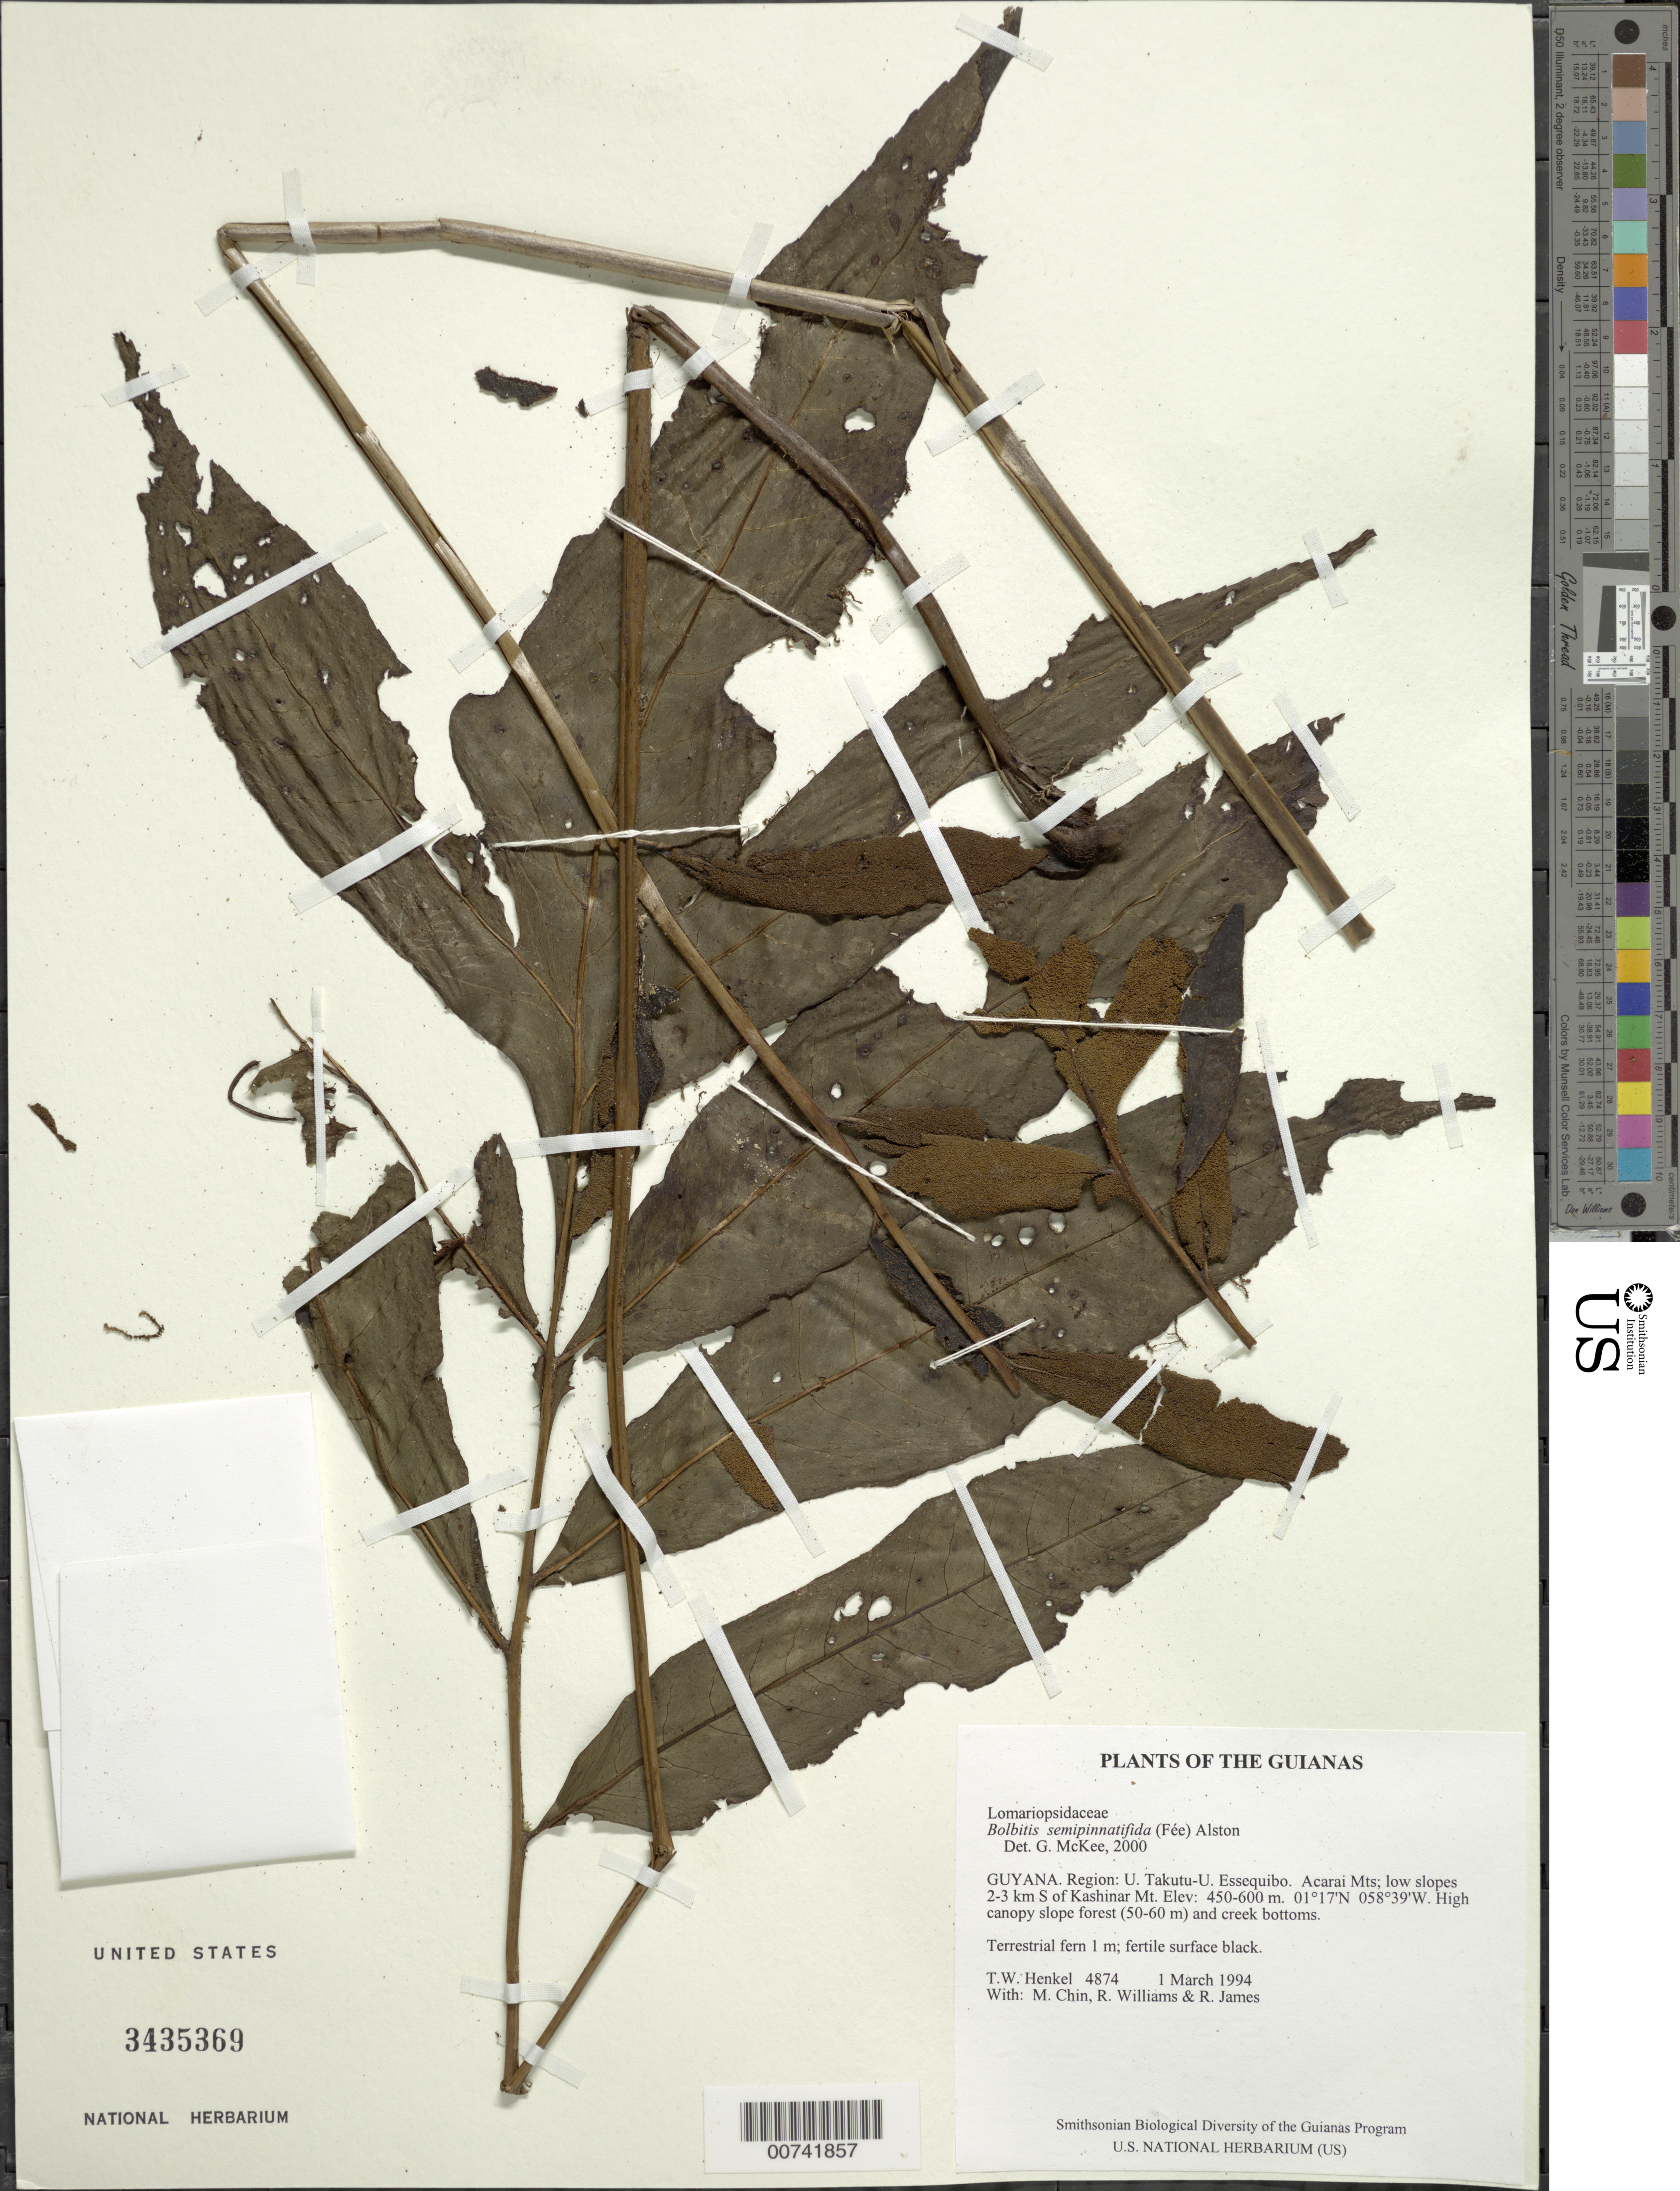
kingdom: Plantae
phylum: Tracheophyta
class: Polypodiopsida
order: Polypodiales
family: Dryopteridaceae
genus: Bolbitis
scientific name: Bolbitis semipinnatifida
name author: (Fée) Alston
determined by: McKee, G. S., (US), NMNH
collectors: T. Henkel, M. Chin, R. Williams & R. James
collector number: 4874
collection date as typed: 1 March 1994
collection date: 1994-03-01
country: Guyana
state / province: U. Takutu-U. Essequibo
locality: Acarai Mts; low slopes 2-3 km S of Kashinar Mt.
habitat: High canopy slope forest (50-60 m) and creek bottoms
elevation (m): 450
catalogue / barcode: US 3435369